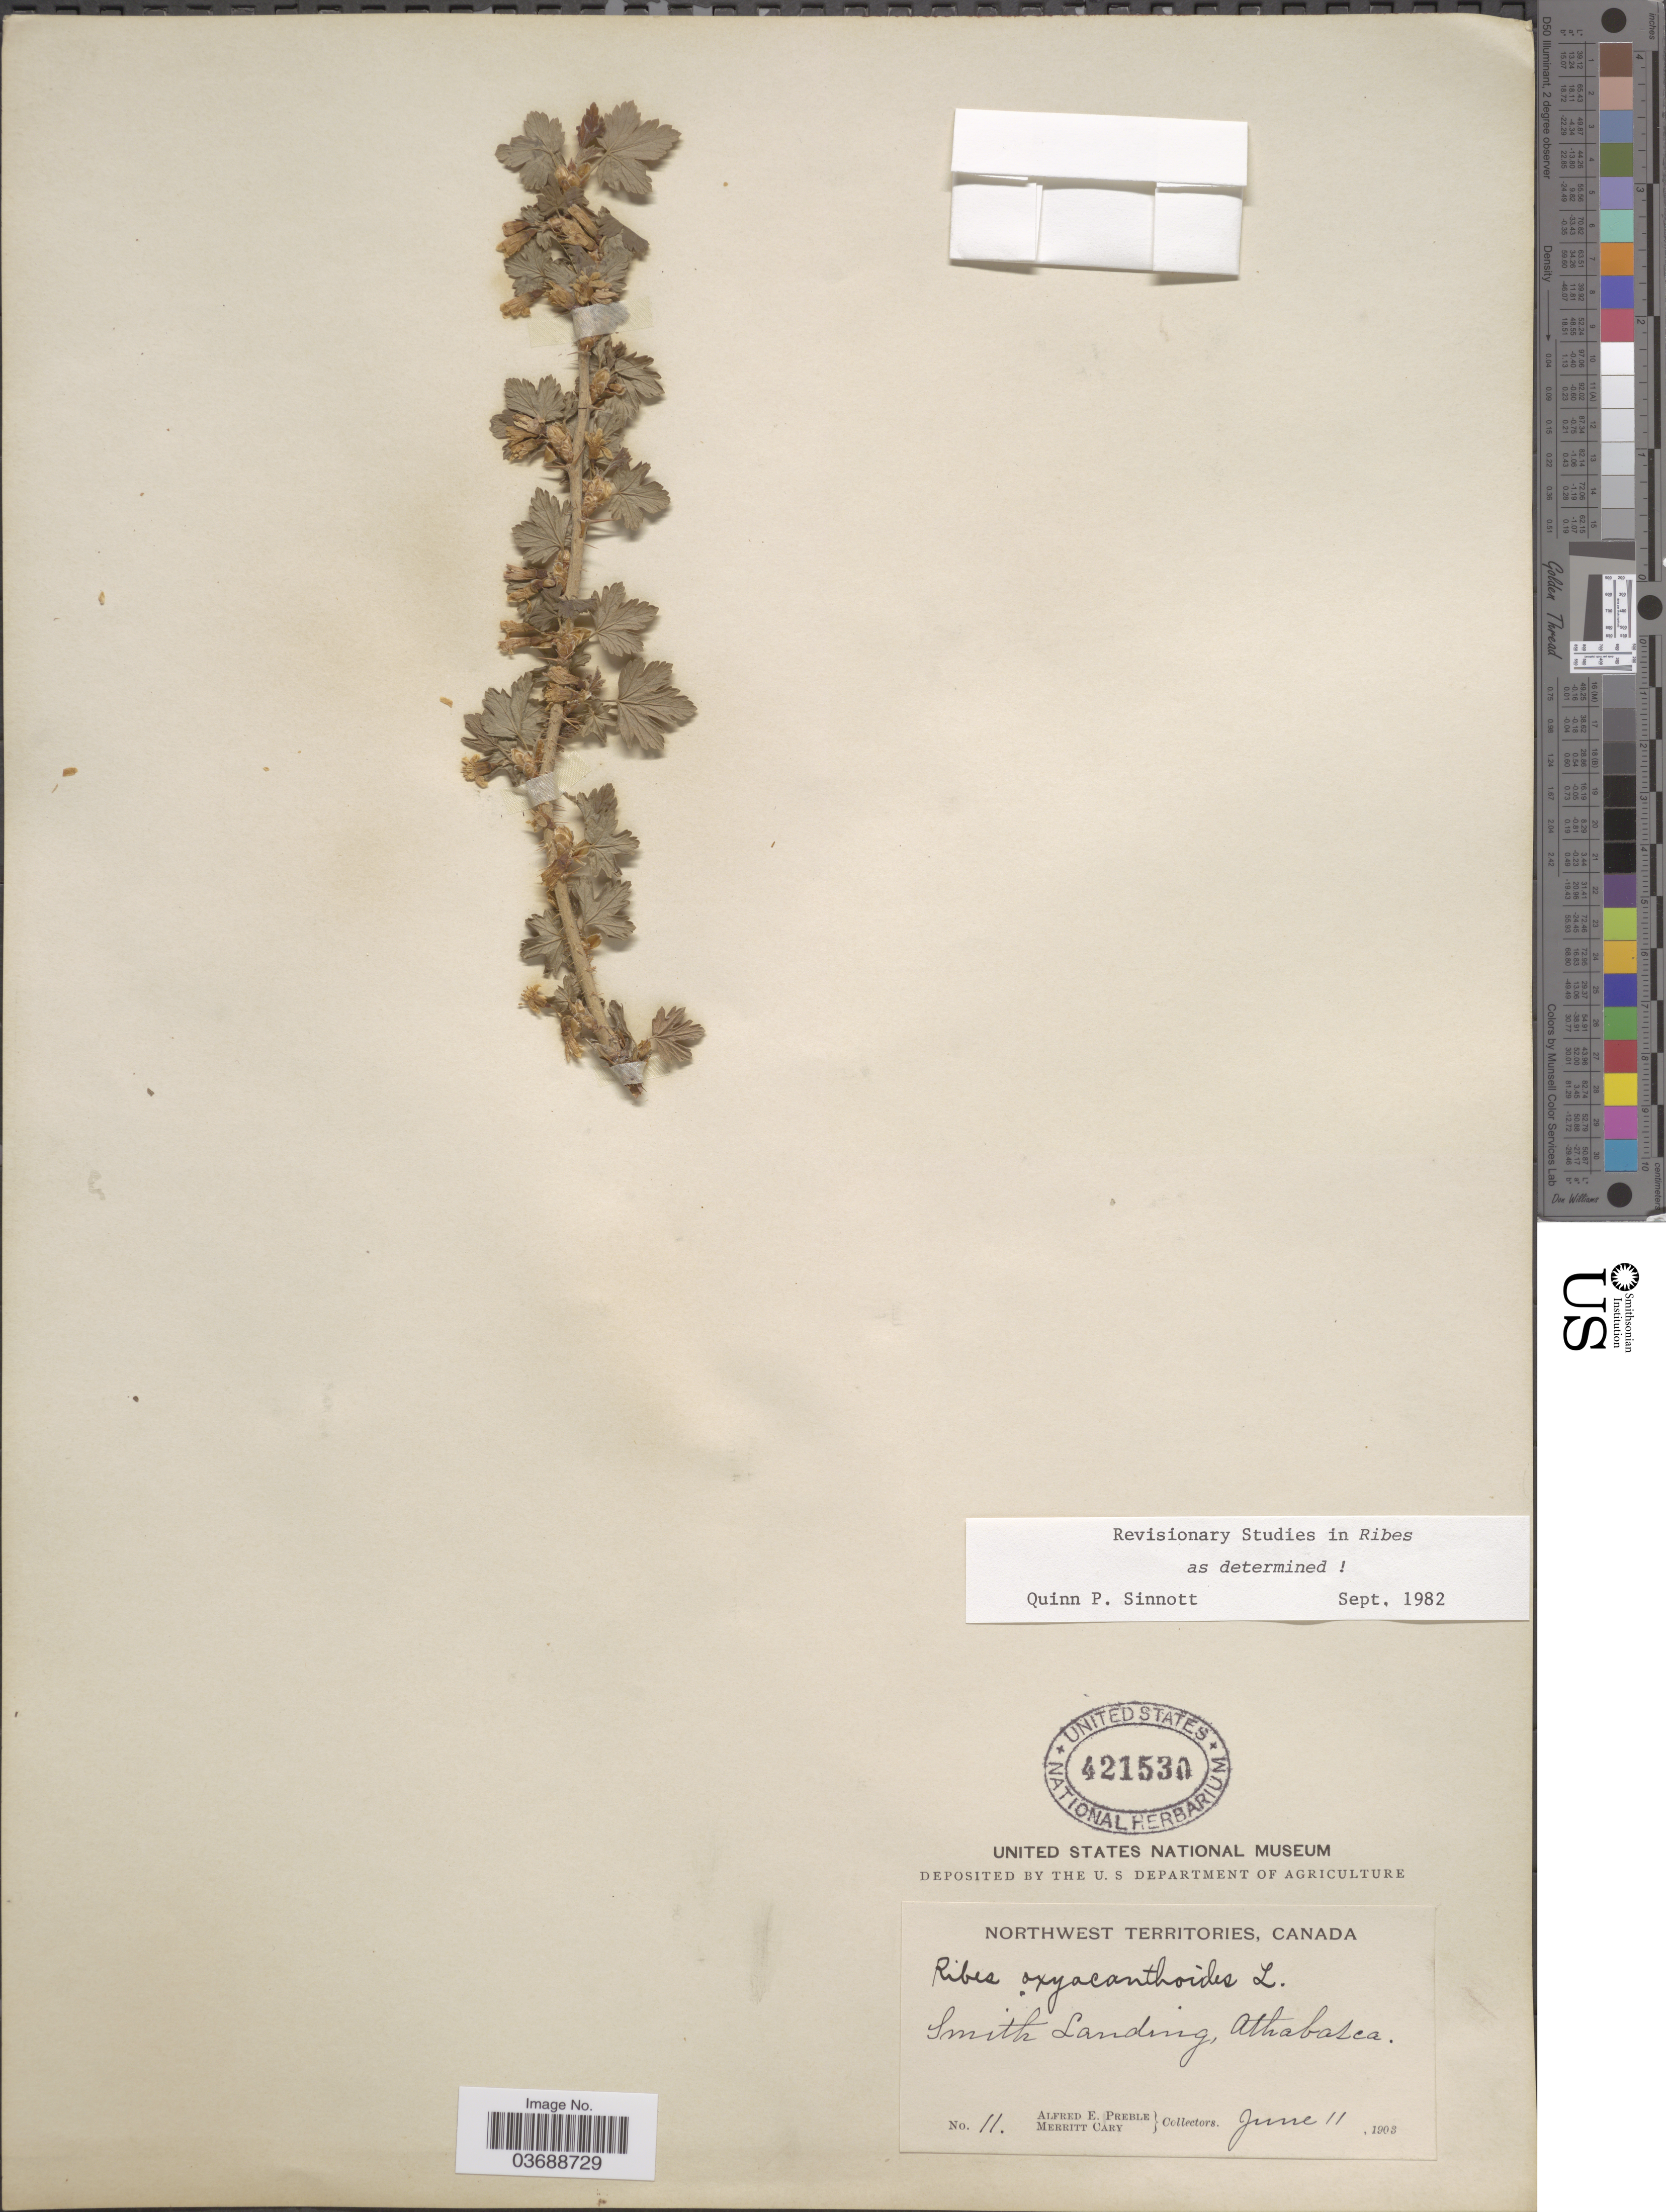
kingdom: Plantae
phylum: Tracheophyta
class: Magnoliopsida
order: Saxifragales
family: Grossulariaceae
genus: Ribes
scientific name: Ribes oxyacanthoides subsp. oxyacanthoides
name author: L.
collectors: A. Preble & M. Cary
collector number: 11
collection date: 1903-06-11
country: Canada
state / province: Northwest Territories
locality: Smith Sanding, Athabasca.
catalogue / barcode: US 421530